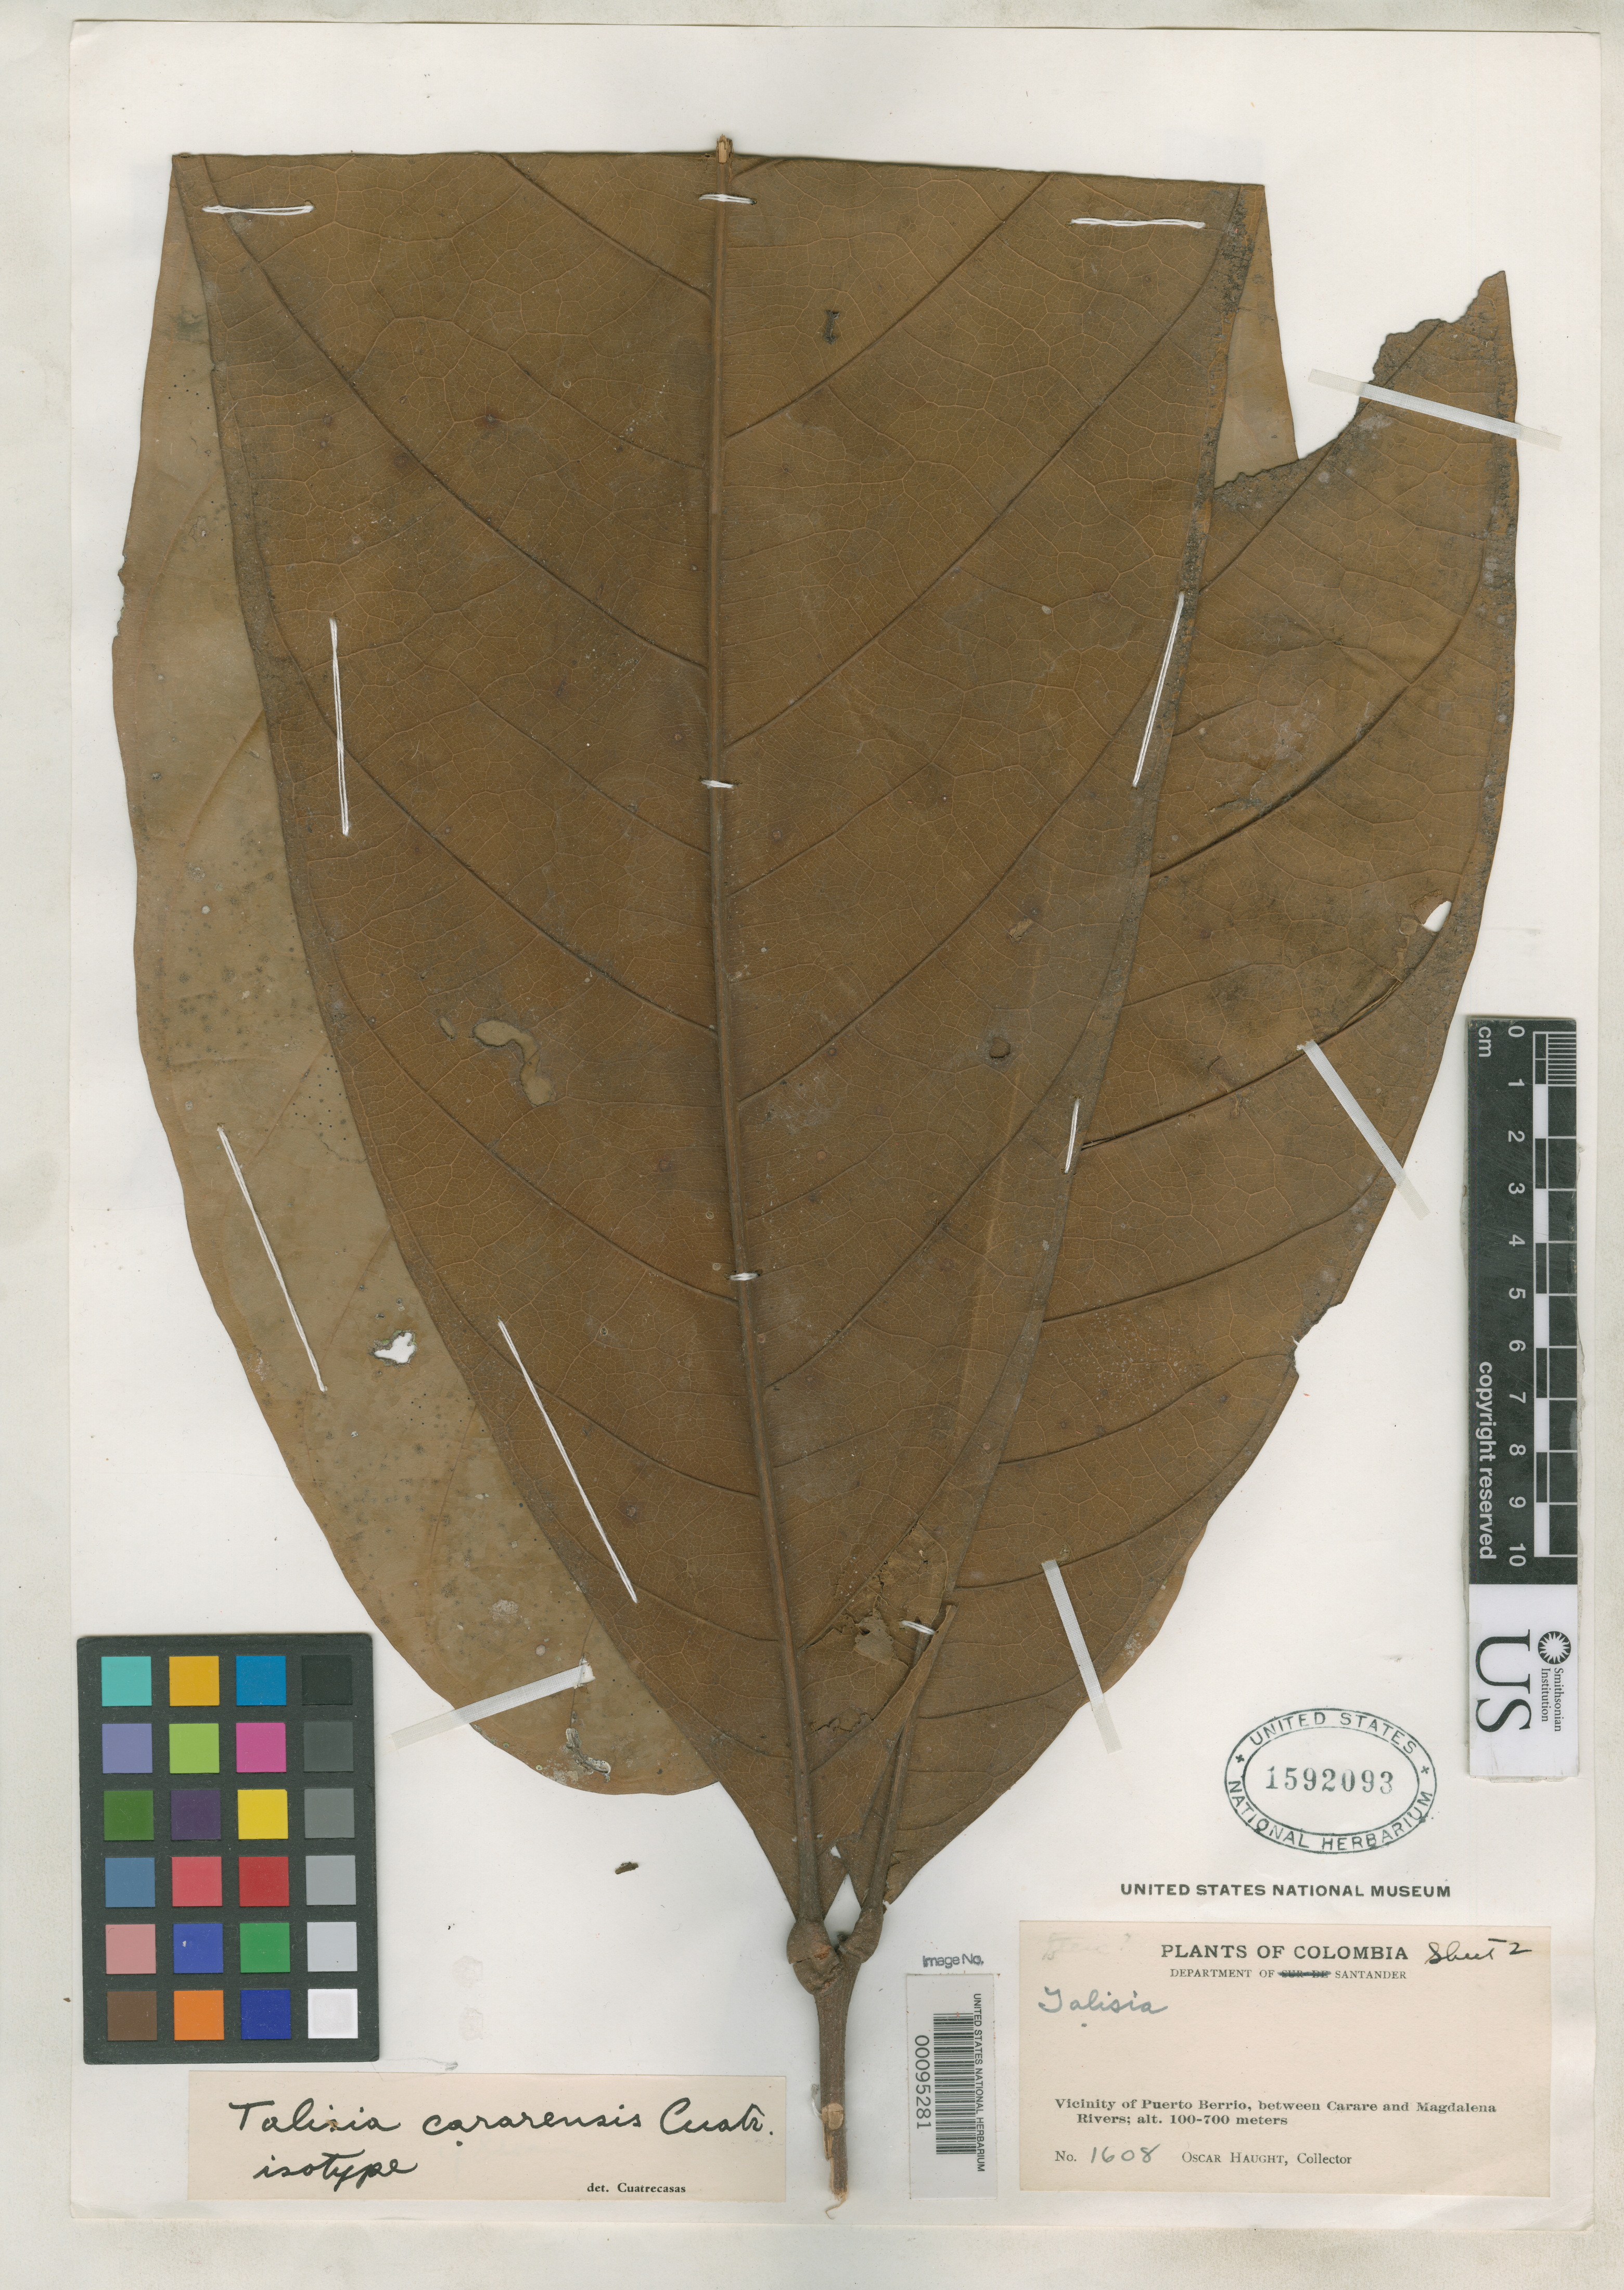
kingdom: Plantae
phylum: Tracheophyta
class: Magnoliopsida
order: Sapindales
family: Sapindaceae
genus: Talisia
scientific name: Talisia cararensis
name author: Cuatrec.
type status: Isotype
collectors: O. L. Haught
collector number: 1608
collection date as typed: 28 Mar 1935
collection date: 1935-03-28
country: Colombia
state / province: Santander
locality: Carare Valley, near Puerto Berrio between Rios Carare and Magdalena.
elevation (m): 100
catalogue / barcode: US 1592093